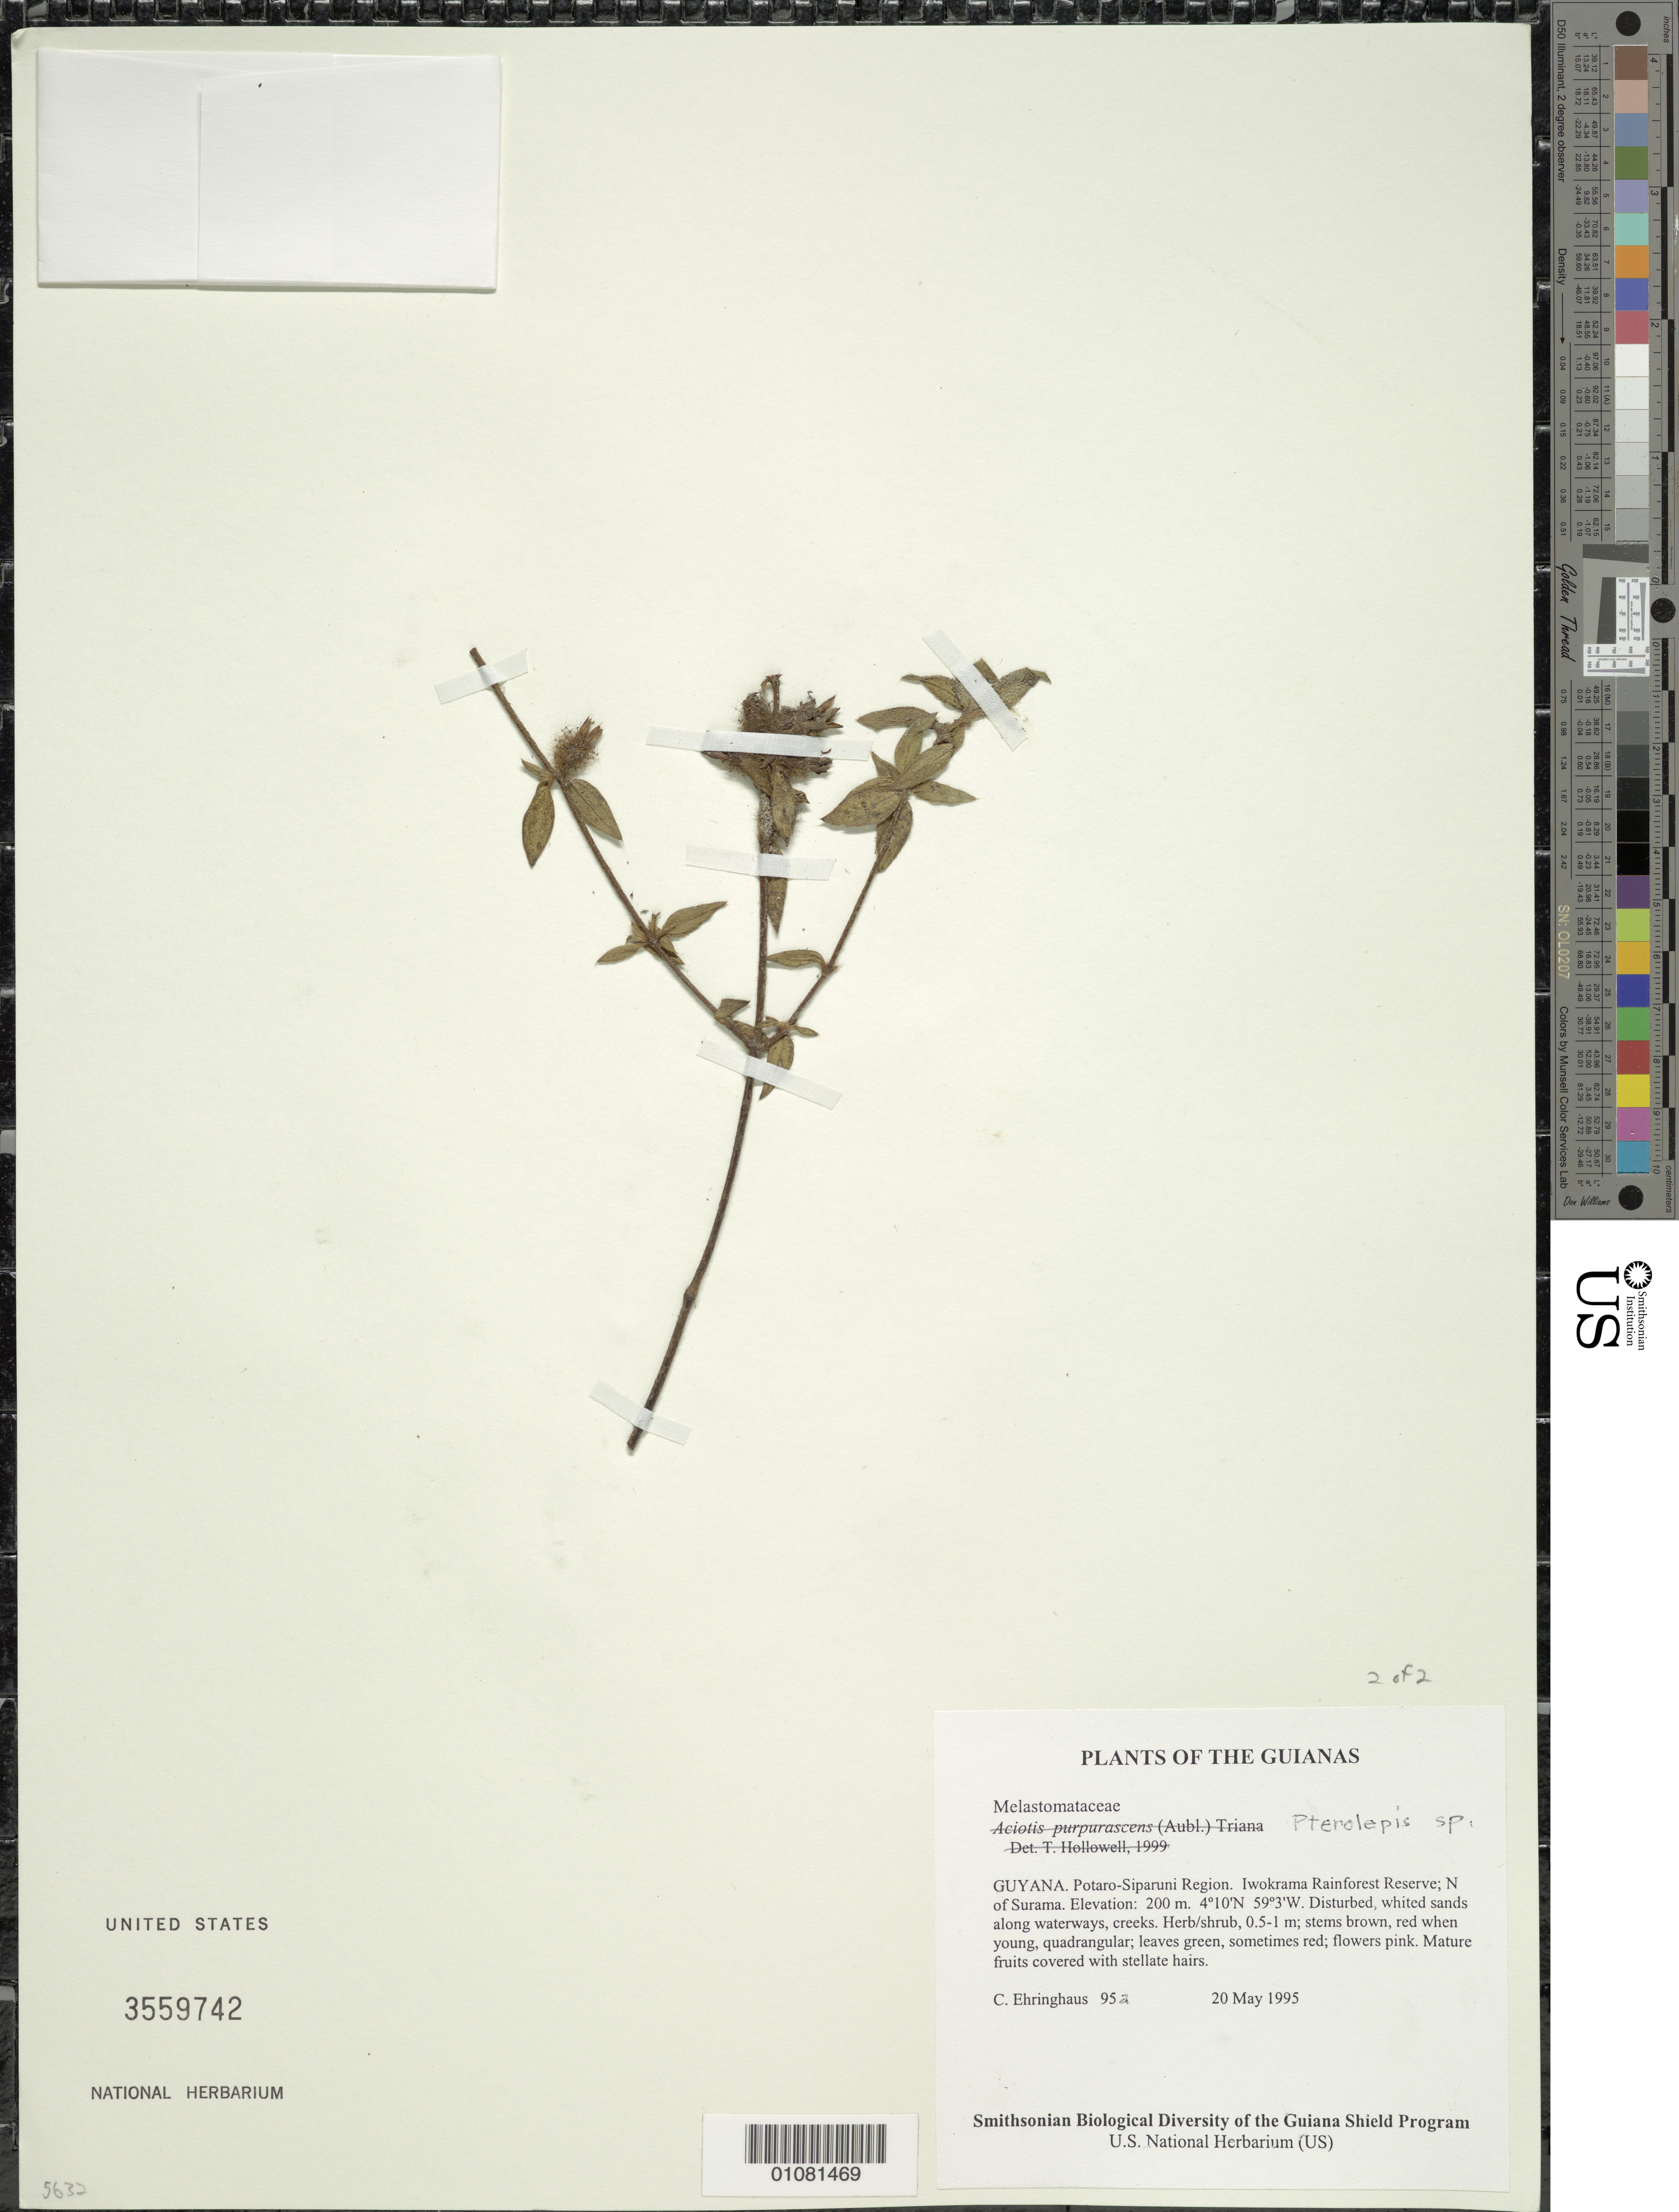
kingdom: Plantae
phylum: Tracheophyta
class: Magnoliopsida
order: Myrtales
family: Melastomataceae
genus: Pterolepis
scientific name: Pterolepis sp.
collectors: C. Ehringhaus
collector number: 95 a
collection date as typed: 20 May 1995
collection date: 1995-05-20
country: Guyana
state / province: Potaro-Siparuni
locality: Iwokrama Rainforest Reserve; N of Surama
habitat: Disturbed, whited sands along waterways, creeks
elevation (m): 200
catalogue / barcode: US 3559742